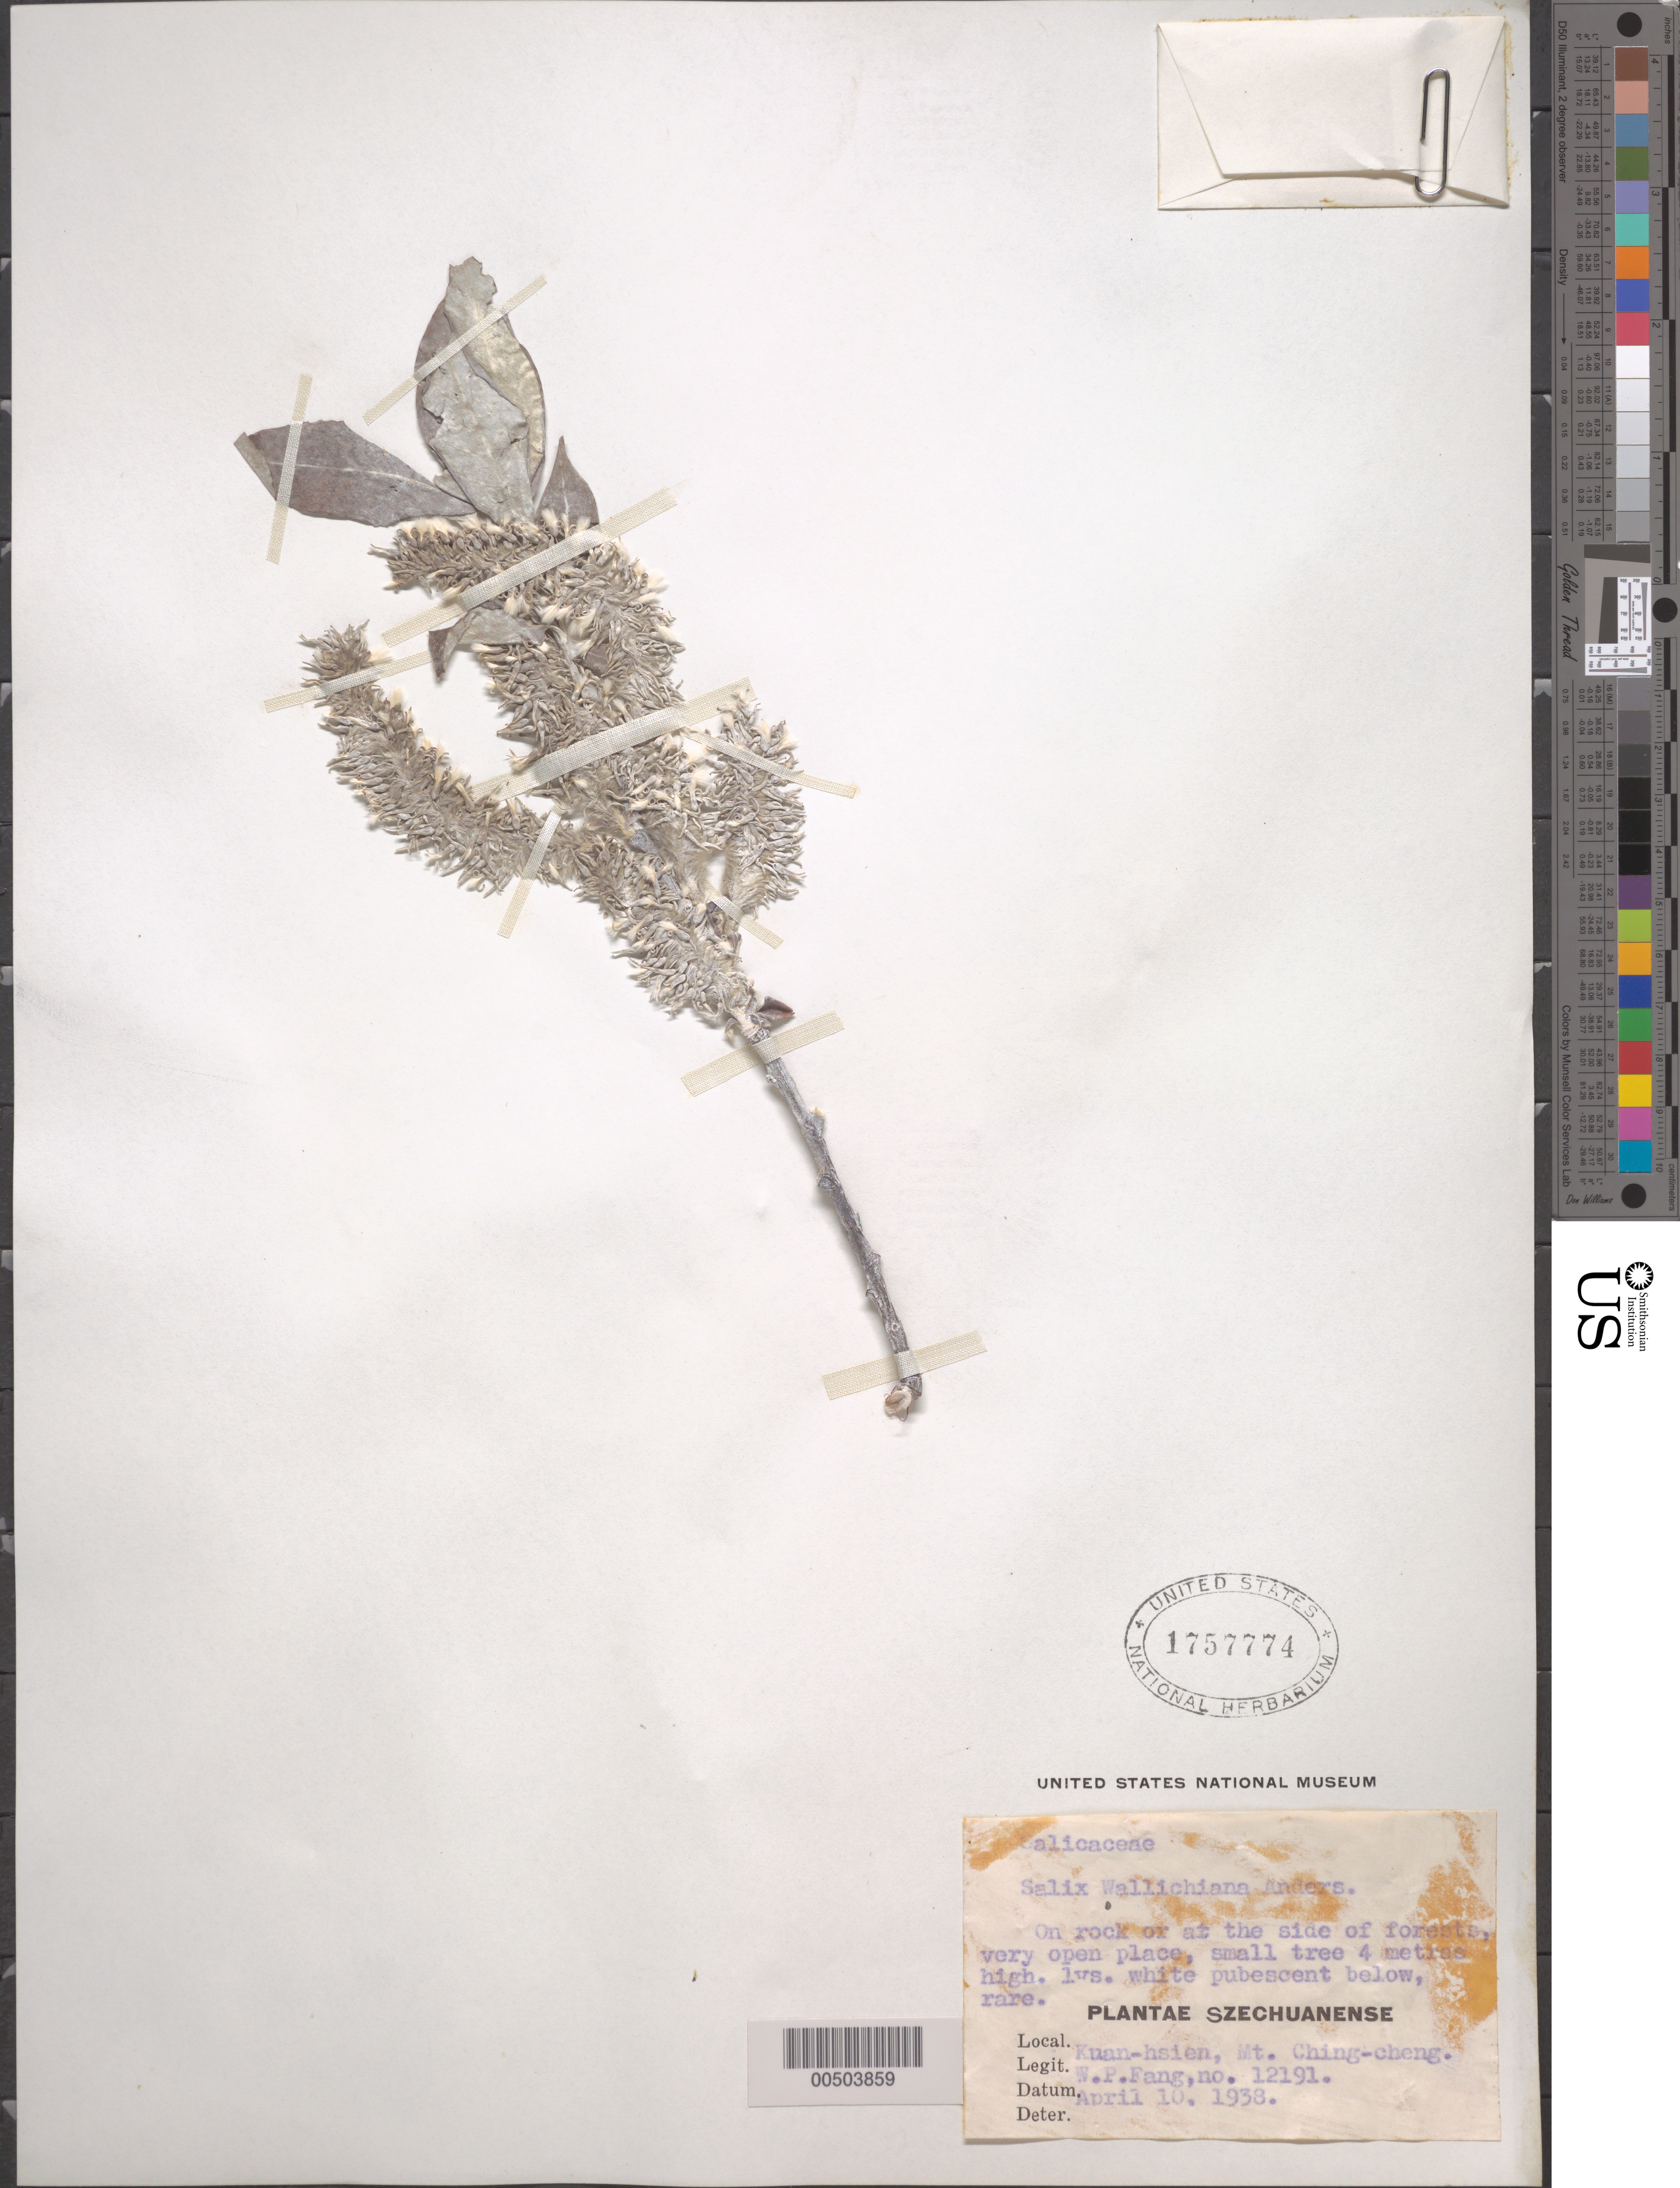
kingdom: Plantae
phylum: Tracheophyta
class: Magnoliopsida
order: Malpighiales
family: Salicaceae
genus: Salix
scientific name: Salix wallichiana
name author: Andersson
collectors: W. P. Fang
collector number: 12191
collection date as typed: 10 Apr 1938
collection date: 1938-04-10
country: China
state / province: Sichuan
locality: Mt. Ching-cheng, Kuan Hsien (Guan Xian) District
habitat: On rock or at the side of forests, very open place, small tree 4 metres high. lvs. white pubescent below, rare.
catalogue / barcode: US 1757774